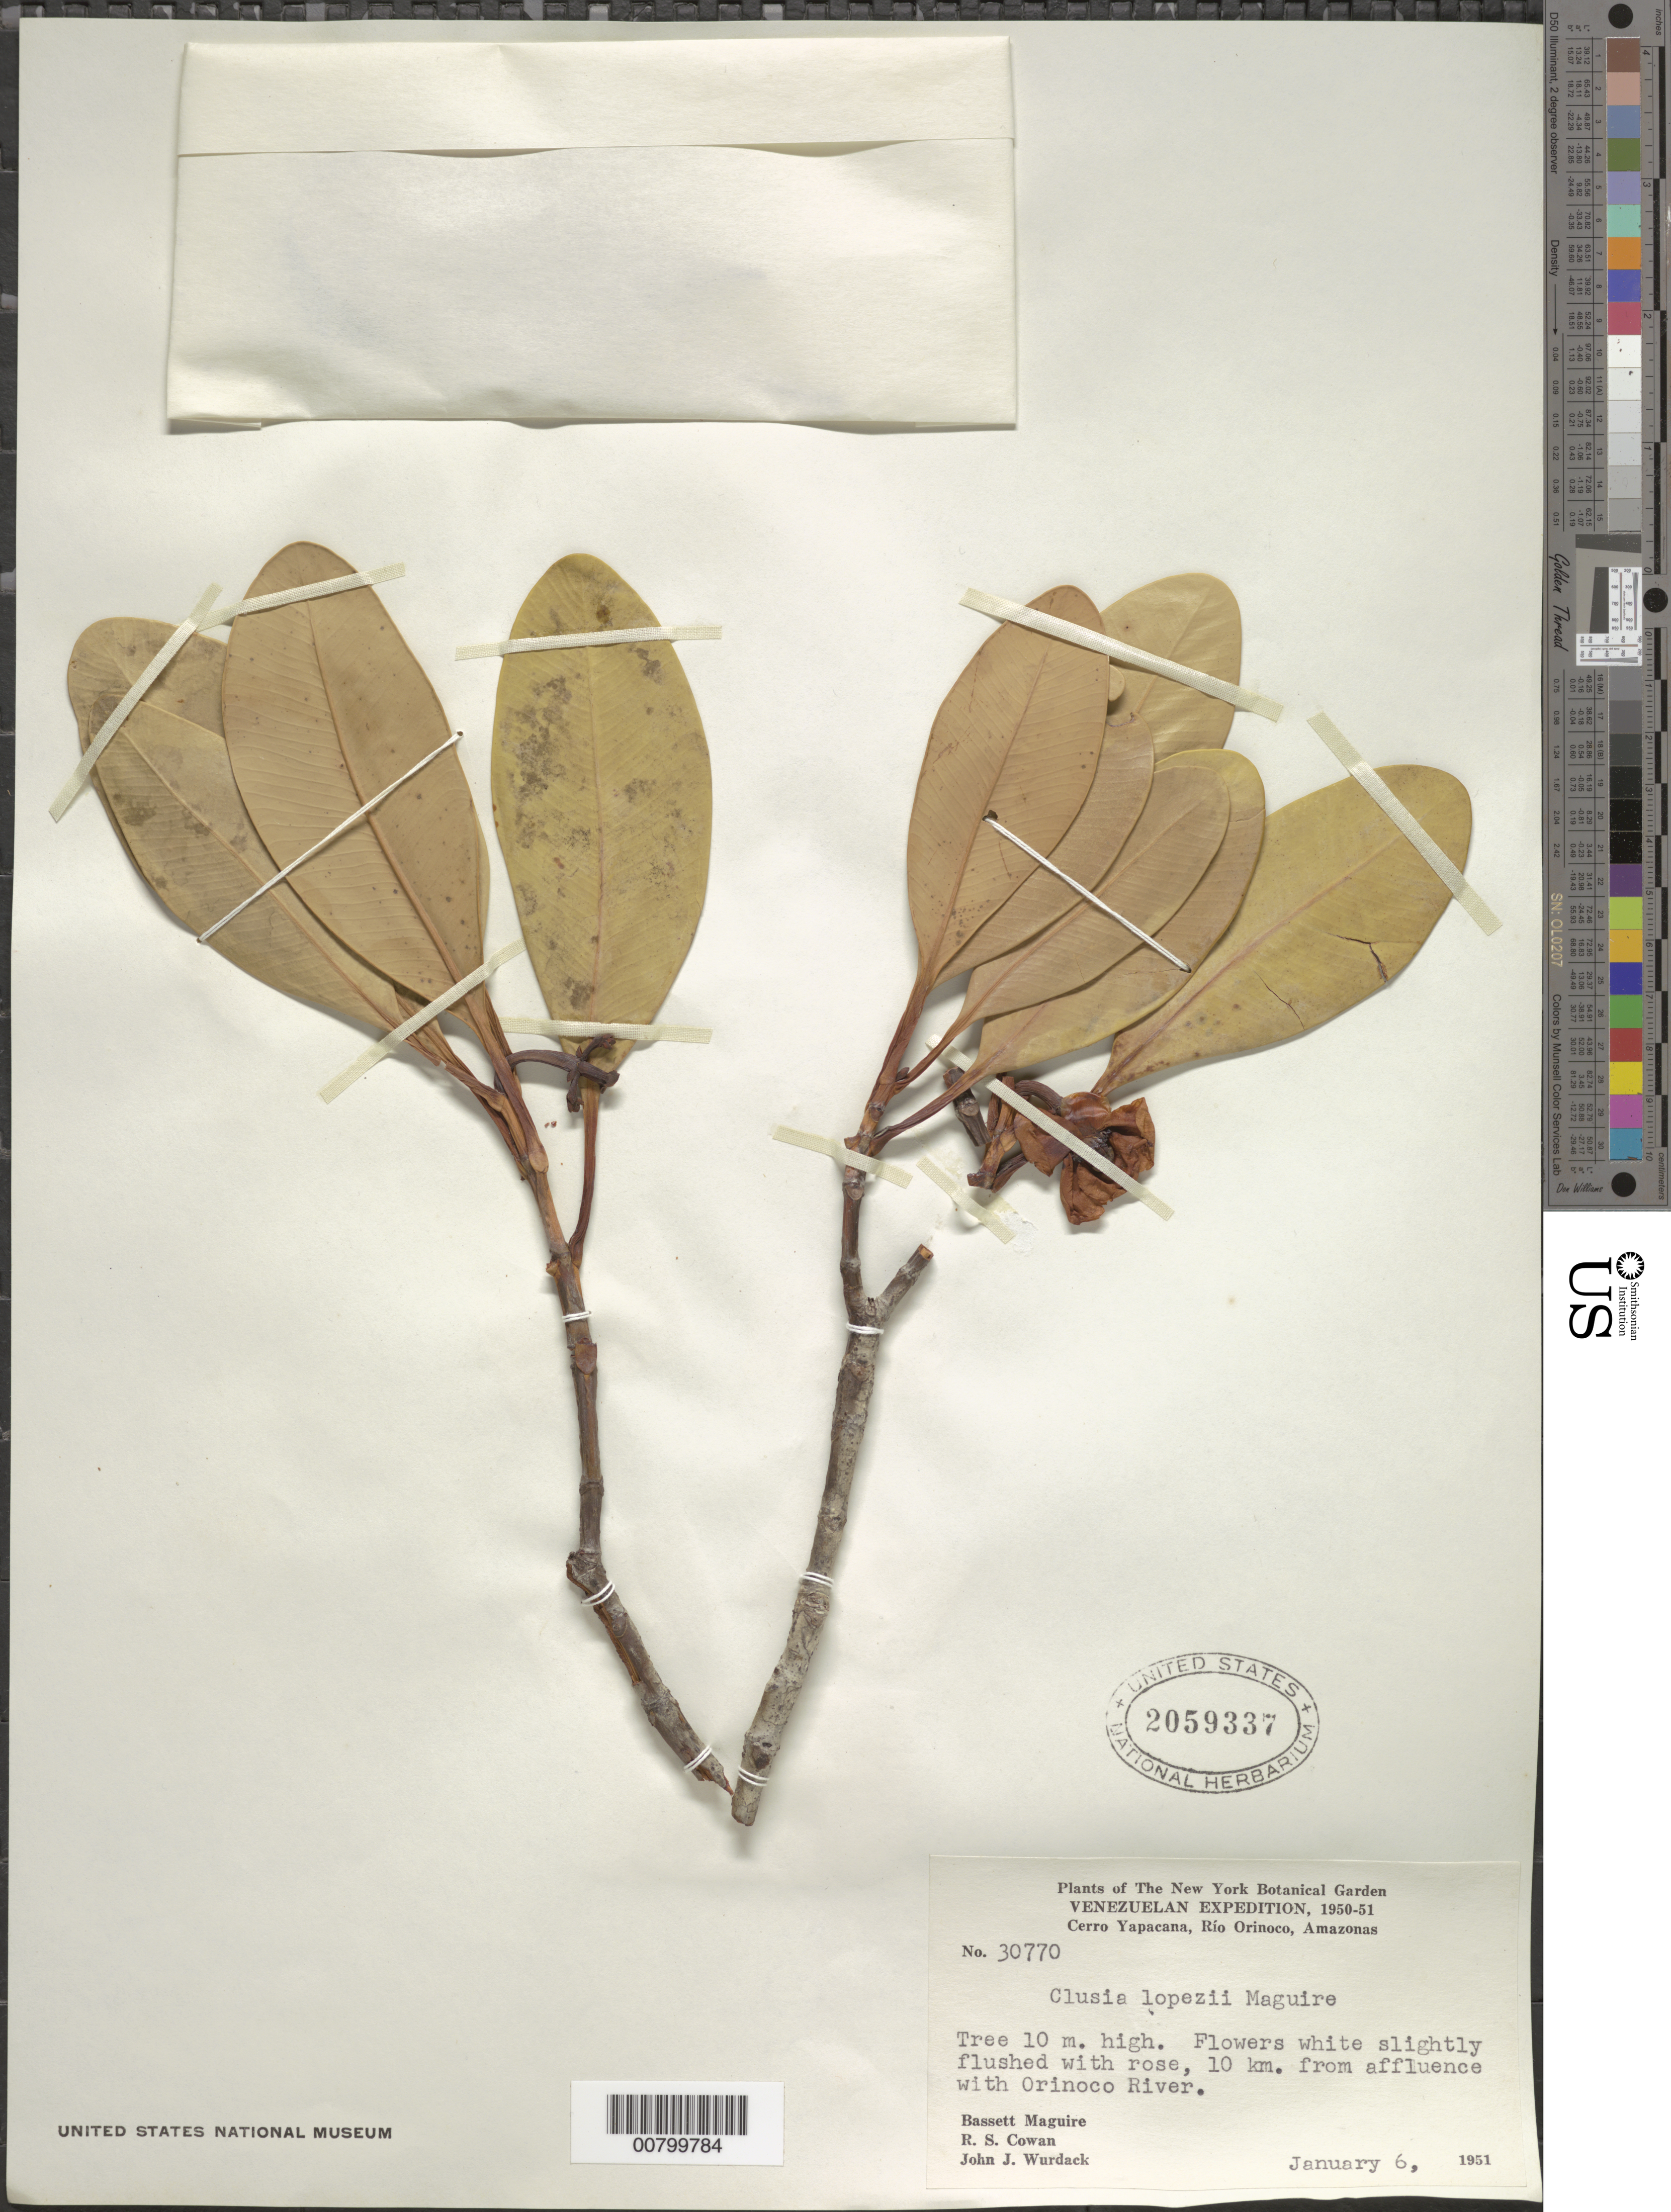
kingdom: Plantae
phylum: Tracheophyta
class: Magnoliopsida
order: Malpighiales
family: Clusiaceae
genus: Clusia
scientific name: Clusia lopezii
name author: Maguire in R.E. Schult.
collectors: B. Maguire, R. S. Cowan & J. J. Wurdack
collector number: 30770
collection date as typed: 6-Jan-51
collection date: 1951-01-06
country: Venezuela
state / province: Amazonas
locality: Caño Yapacána, 10 km from affluence with Orinoco River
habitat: Along caño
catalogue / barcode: US 2059337